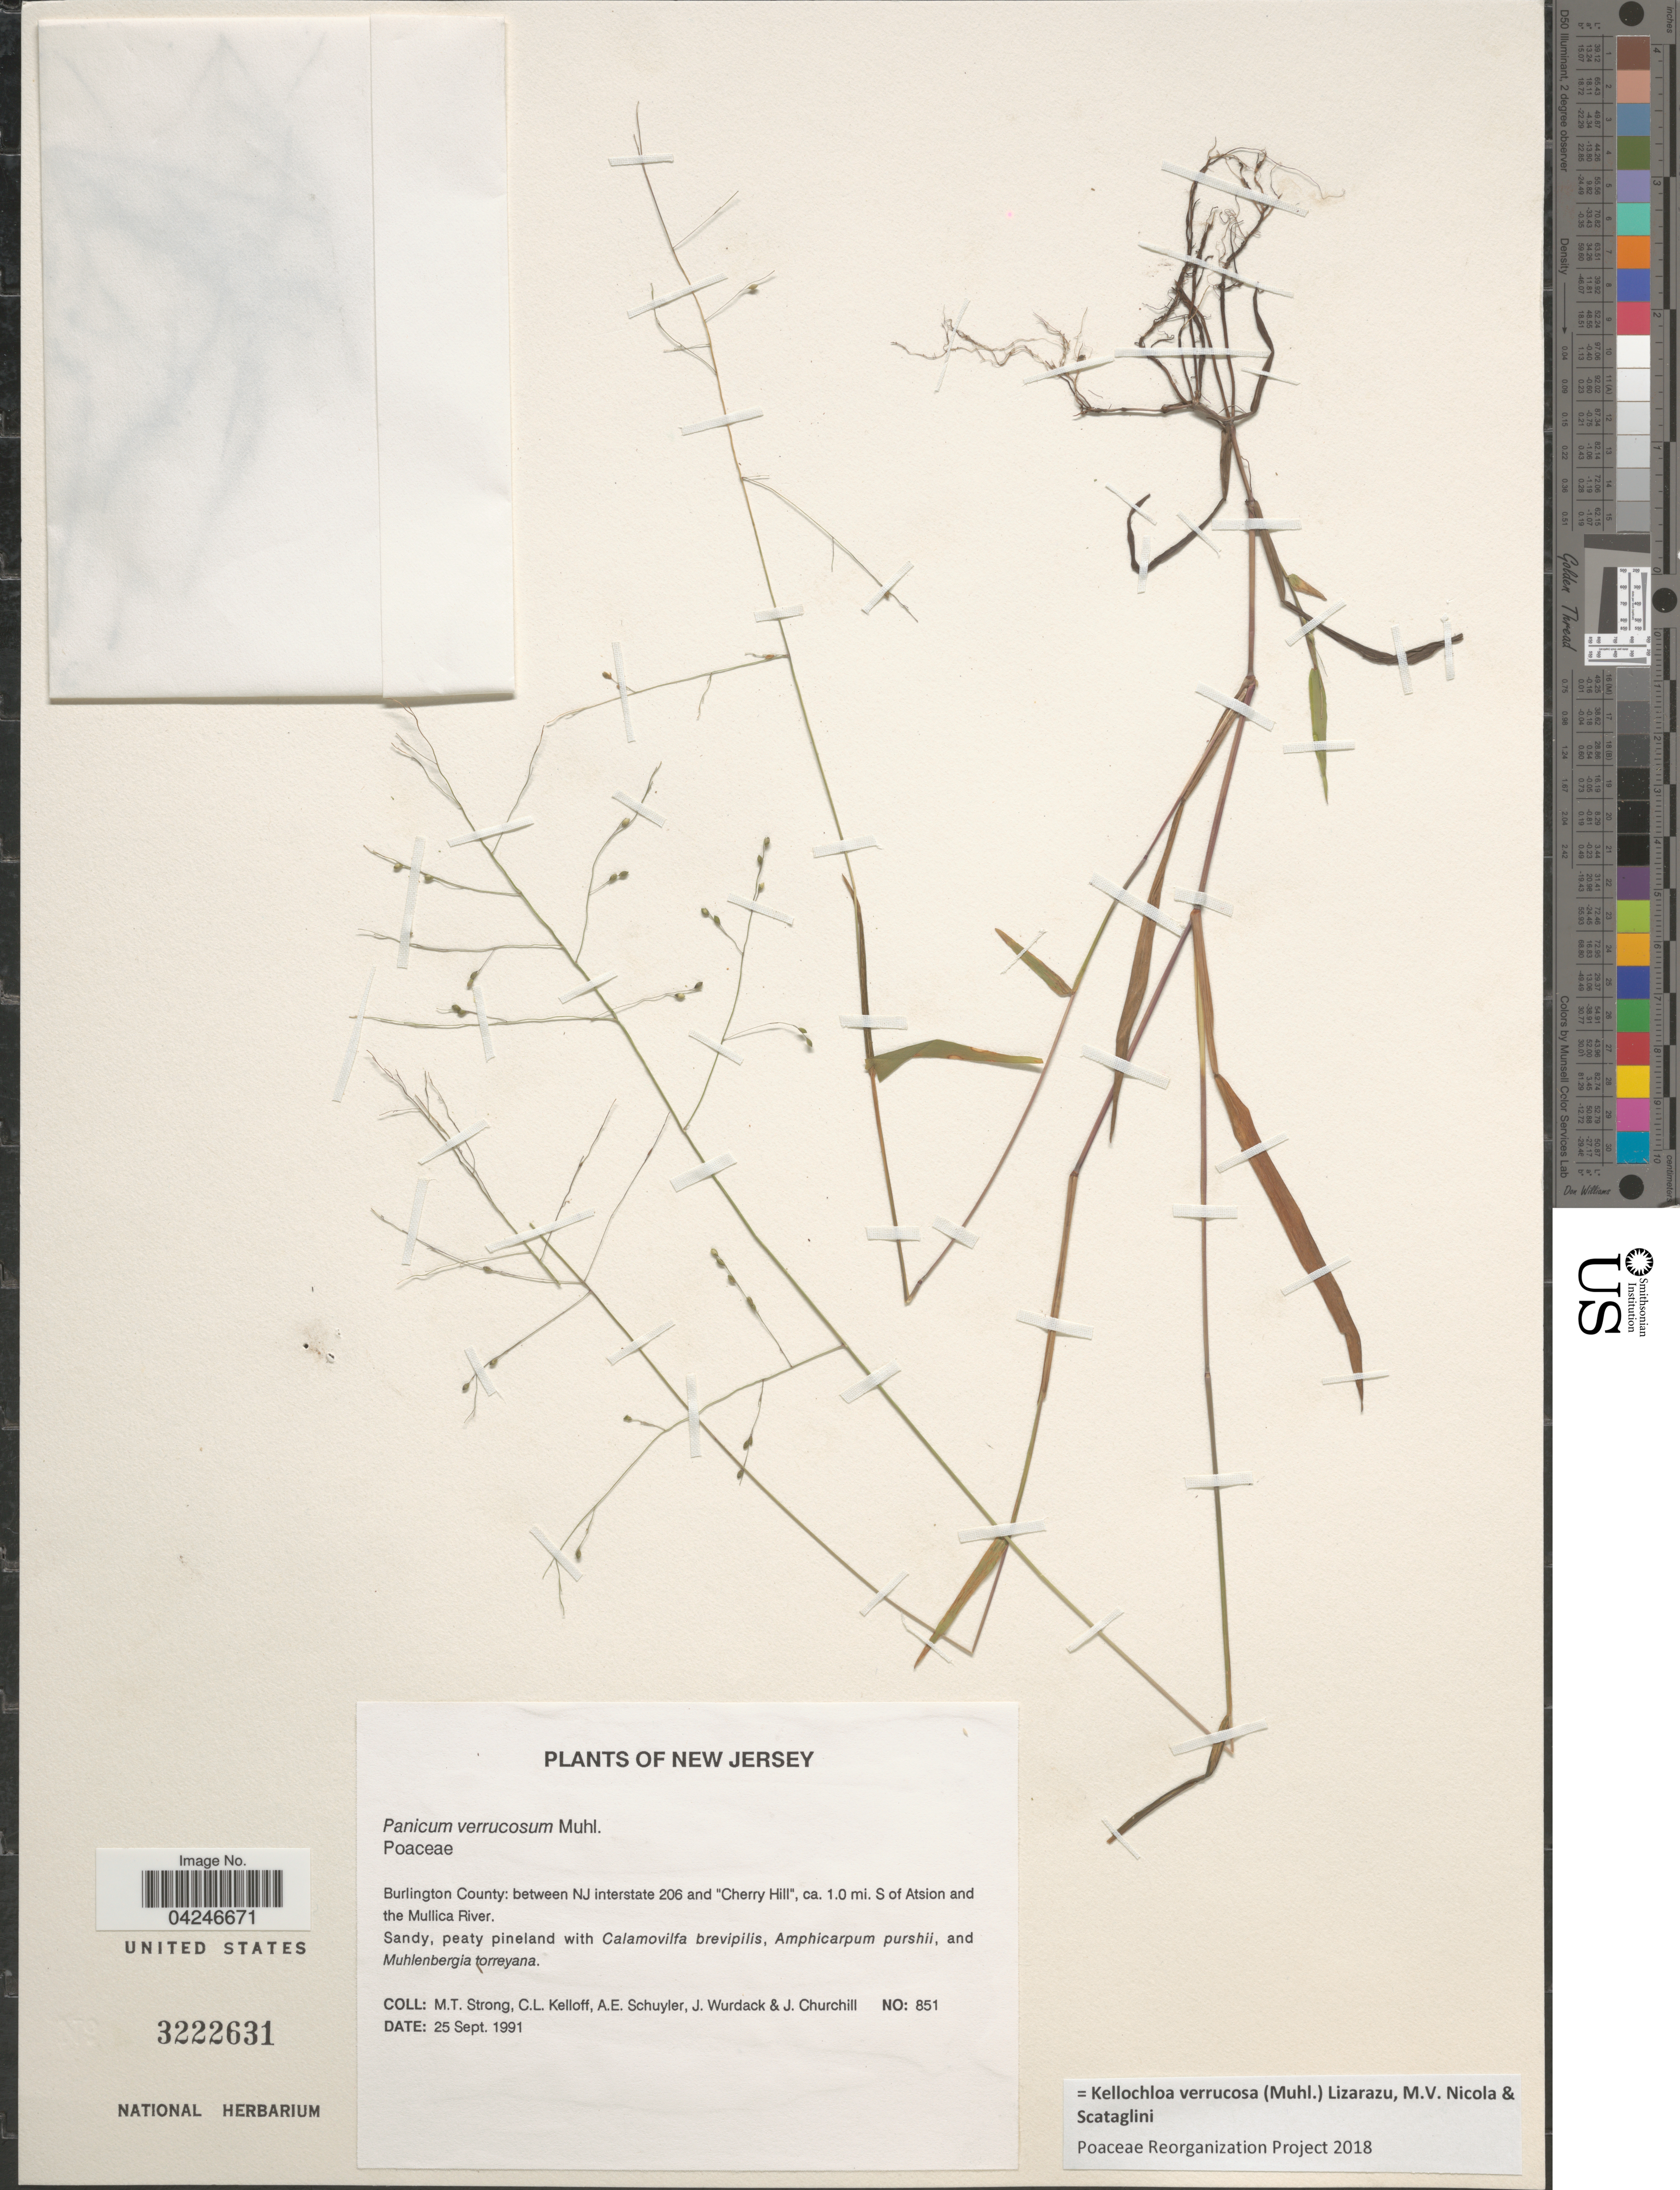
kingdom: Plantae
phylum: Tracheophyta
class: Liliopsida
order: Poales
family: Poaceae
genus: Kellochloa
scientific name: Kellochloa verrucosa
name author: (Muhl.) Lizarazu et al.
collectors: M. T. Strong, C. L. Kelloff, A. Schuyler, J. J. Wurdack & J. Churchill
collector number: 851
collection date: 1991-09-25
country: United States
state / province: New Jersey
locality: Burlington County: between NJ interstate 206 and "Cherry Hill", ca. 1.0 mi. S of Atsion and the Mullica River.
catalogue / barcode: US 3222631